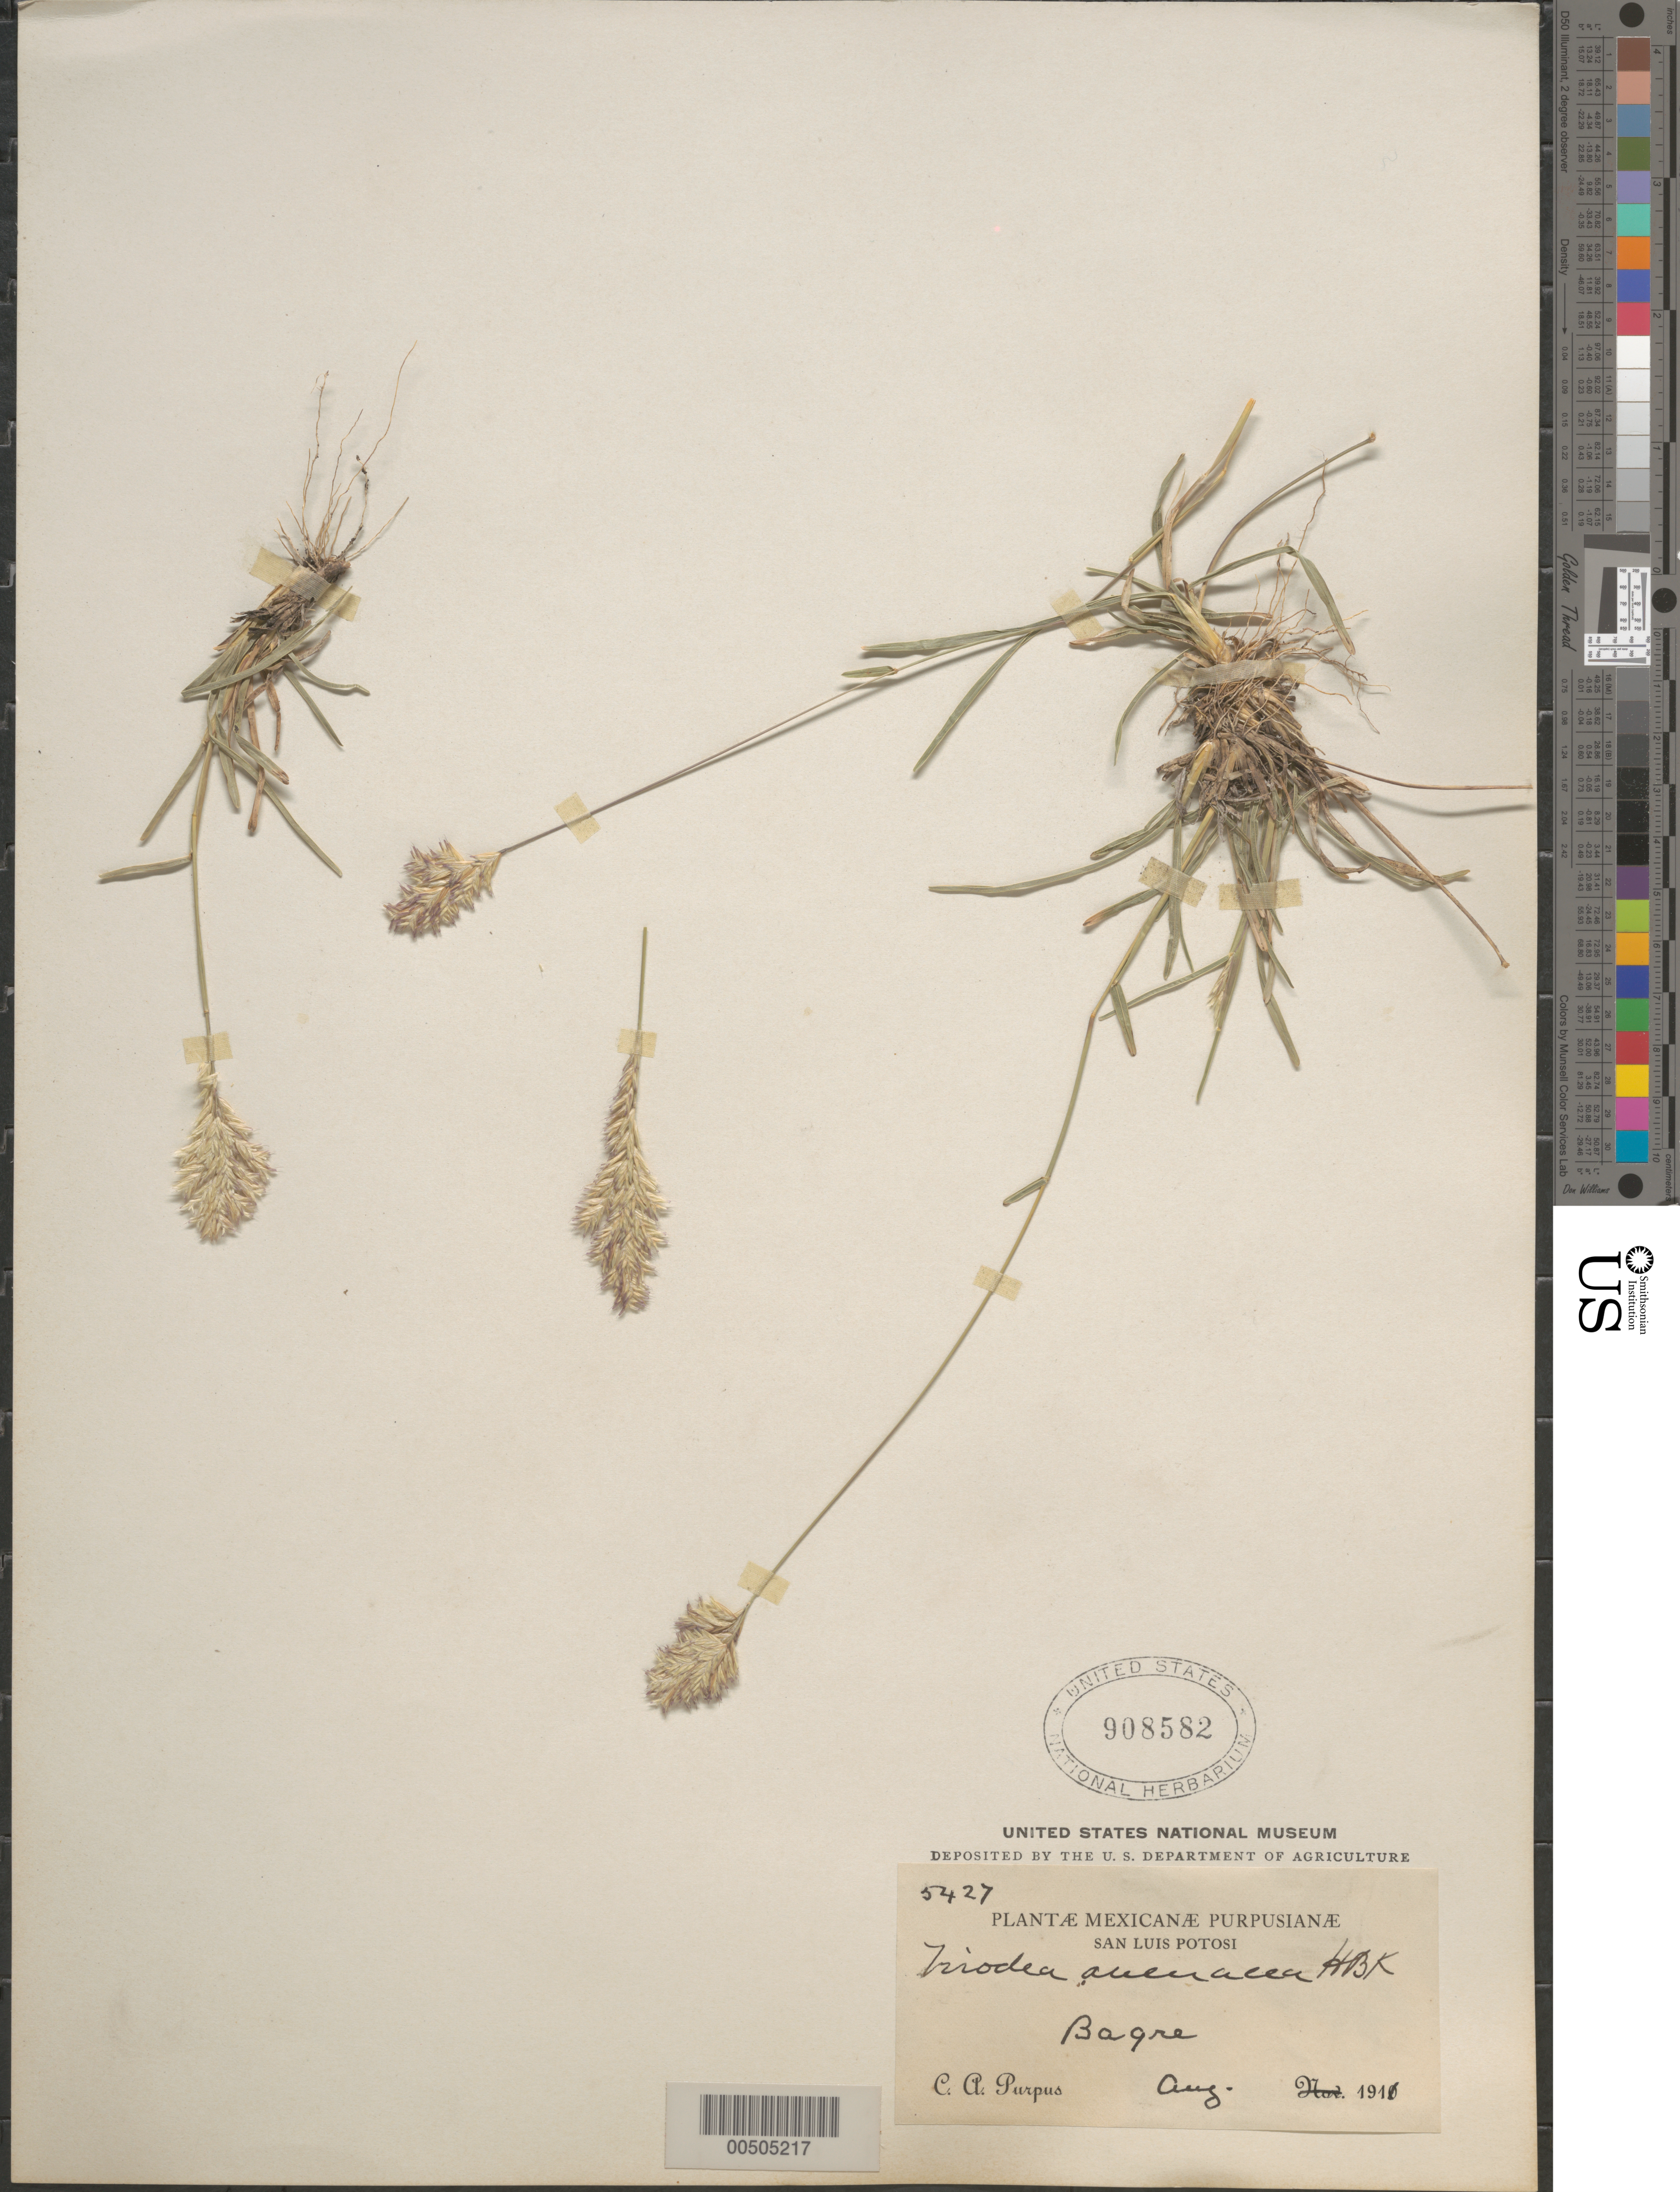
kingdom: Plantae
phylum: Tracheophyta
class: Liliopsida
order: Poales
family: Poaceae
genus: Erioneuron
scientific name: Erioneuron avenaceum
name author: (Kunth) Tateoka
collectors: C. A. Purpus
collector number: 5427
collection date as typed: Aug 1911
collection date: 1911-08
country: Mexico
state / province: San Luis Potosi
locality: Bagre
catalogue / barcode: US 908582